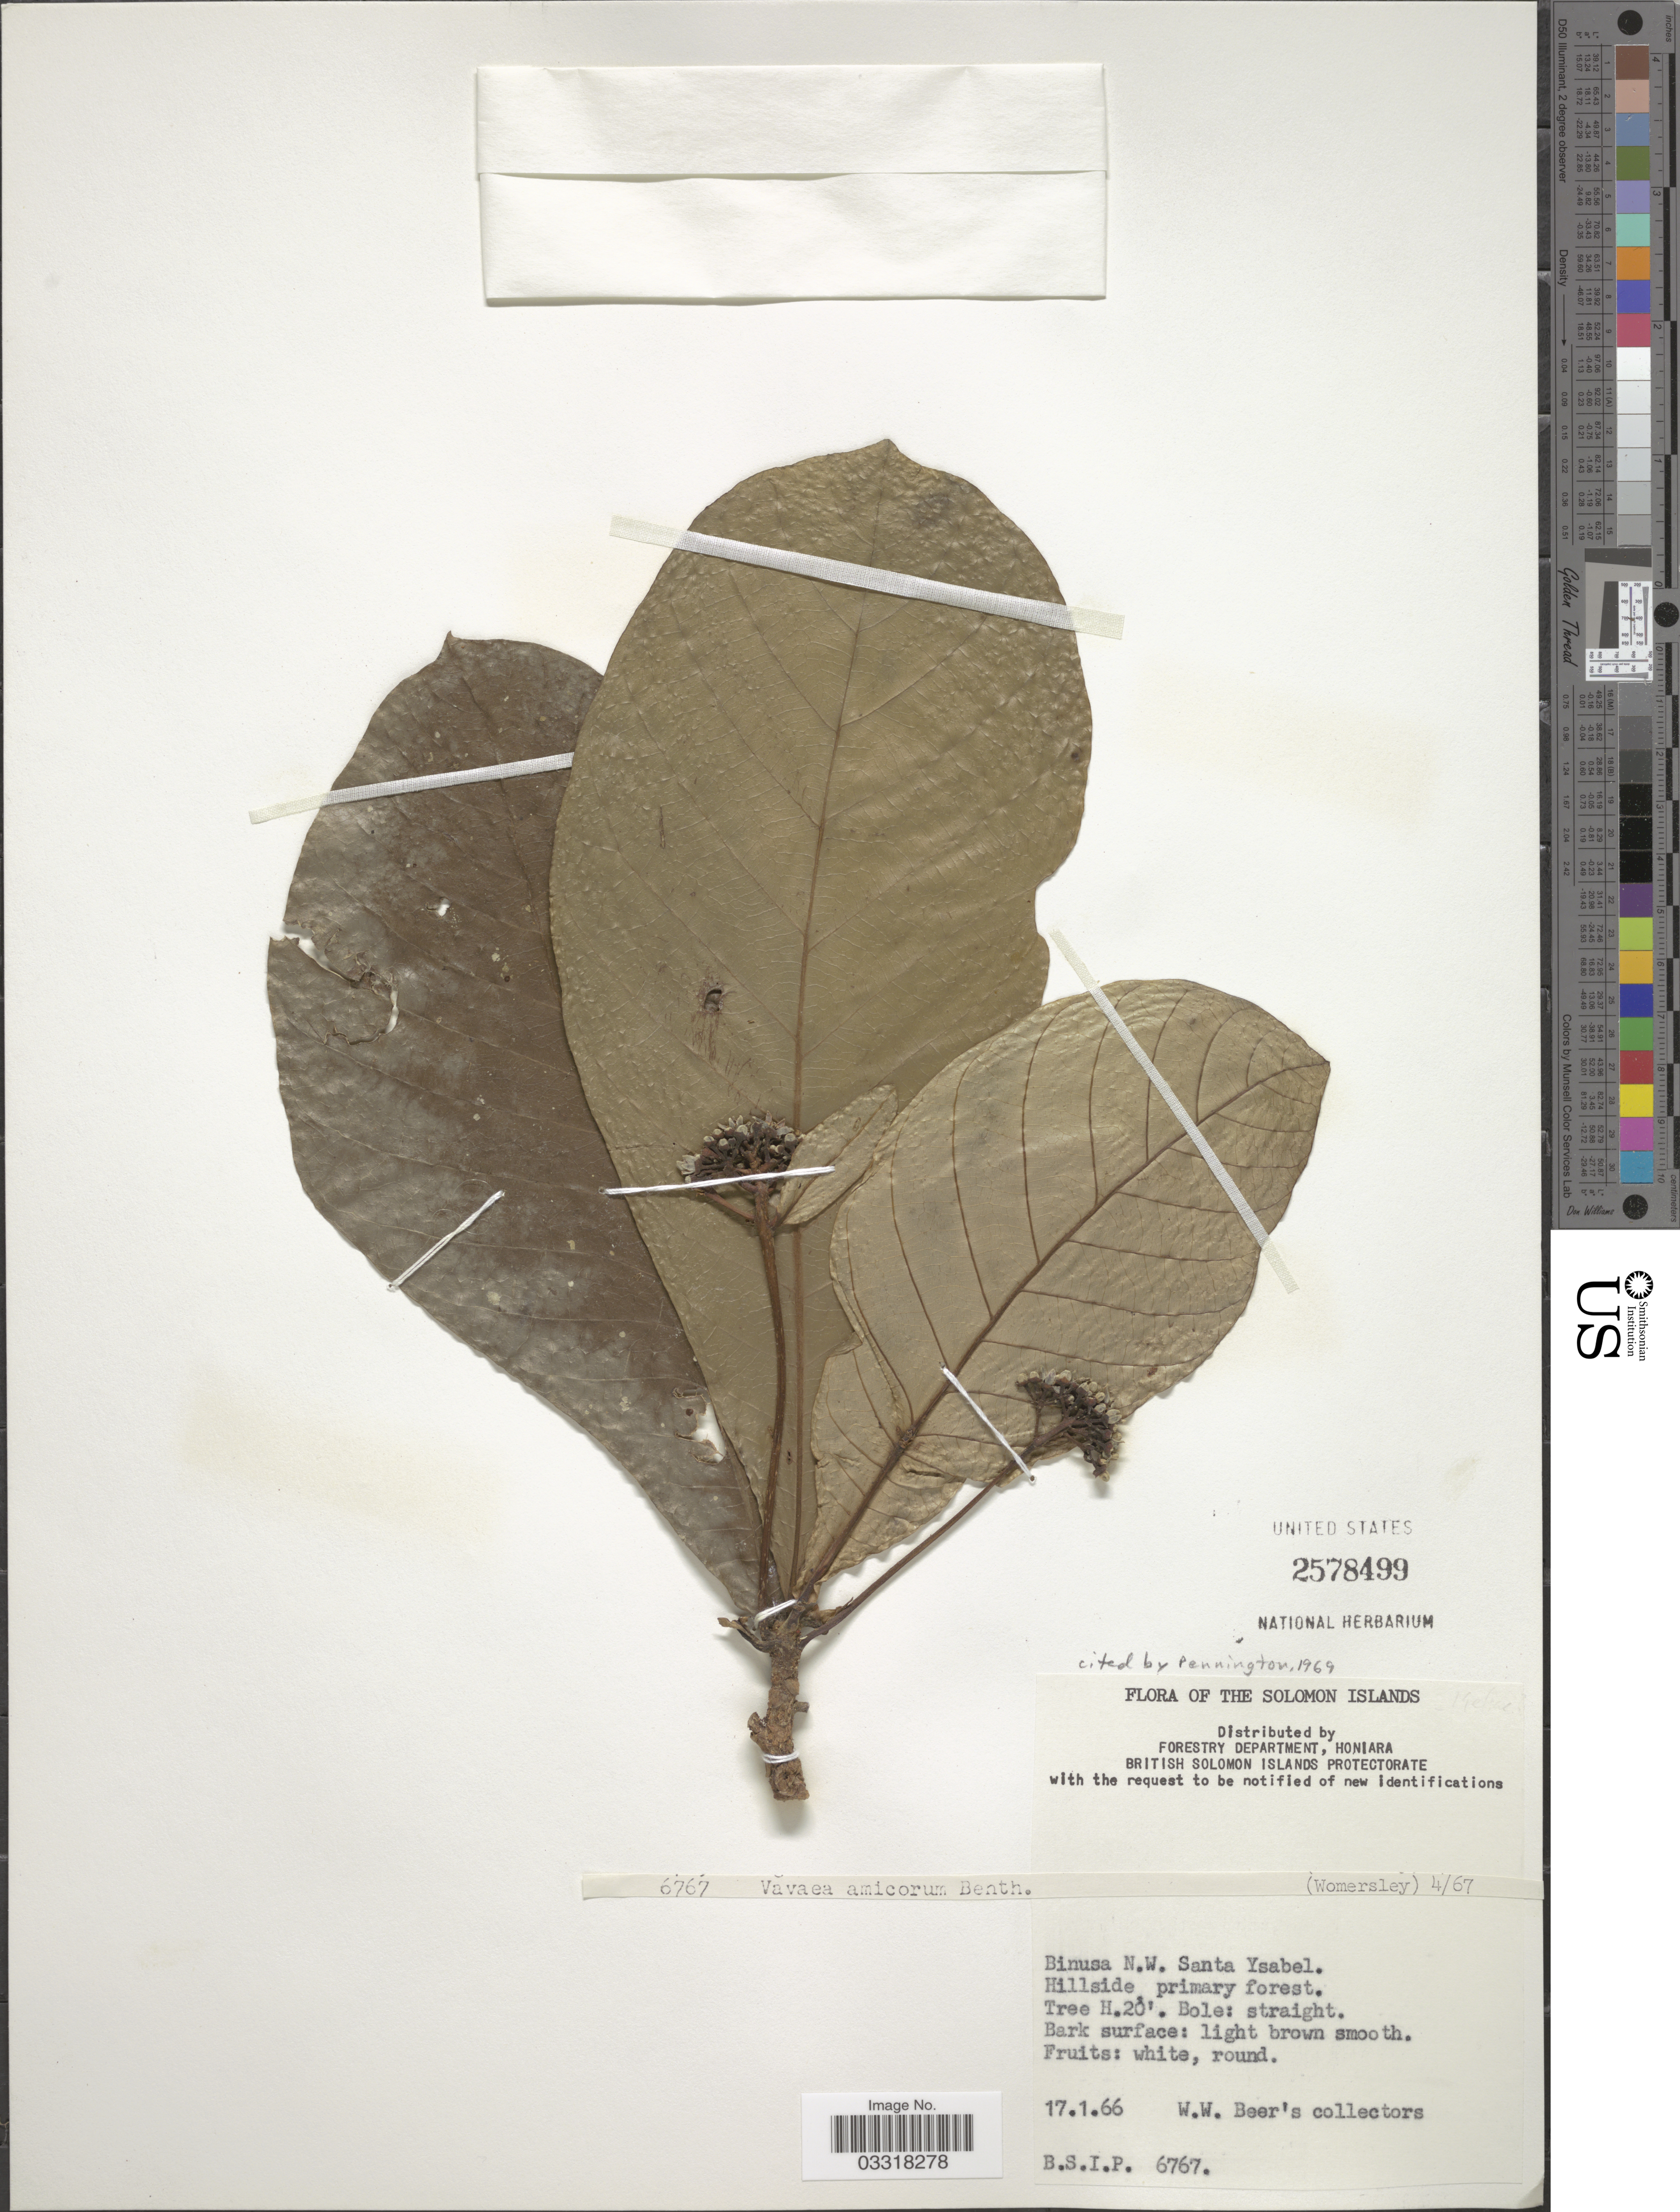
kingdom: Plantae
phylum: Tracheophyta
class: Magnoliopsida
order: Sapindales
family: Meliaceae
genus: Vavaea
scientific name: Vavaea amicorum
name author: Benth.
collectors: W. Beer's Collectors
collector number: BSIP6767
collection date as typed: Transcribed d/m/y: 17/1/66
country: Solomon Islands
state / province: Solomon Islands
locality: Binusa N.W. Santa Ysabel.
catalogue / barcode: US 2578499